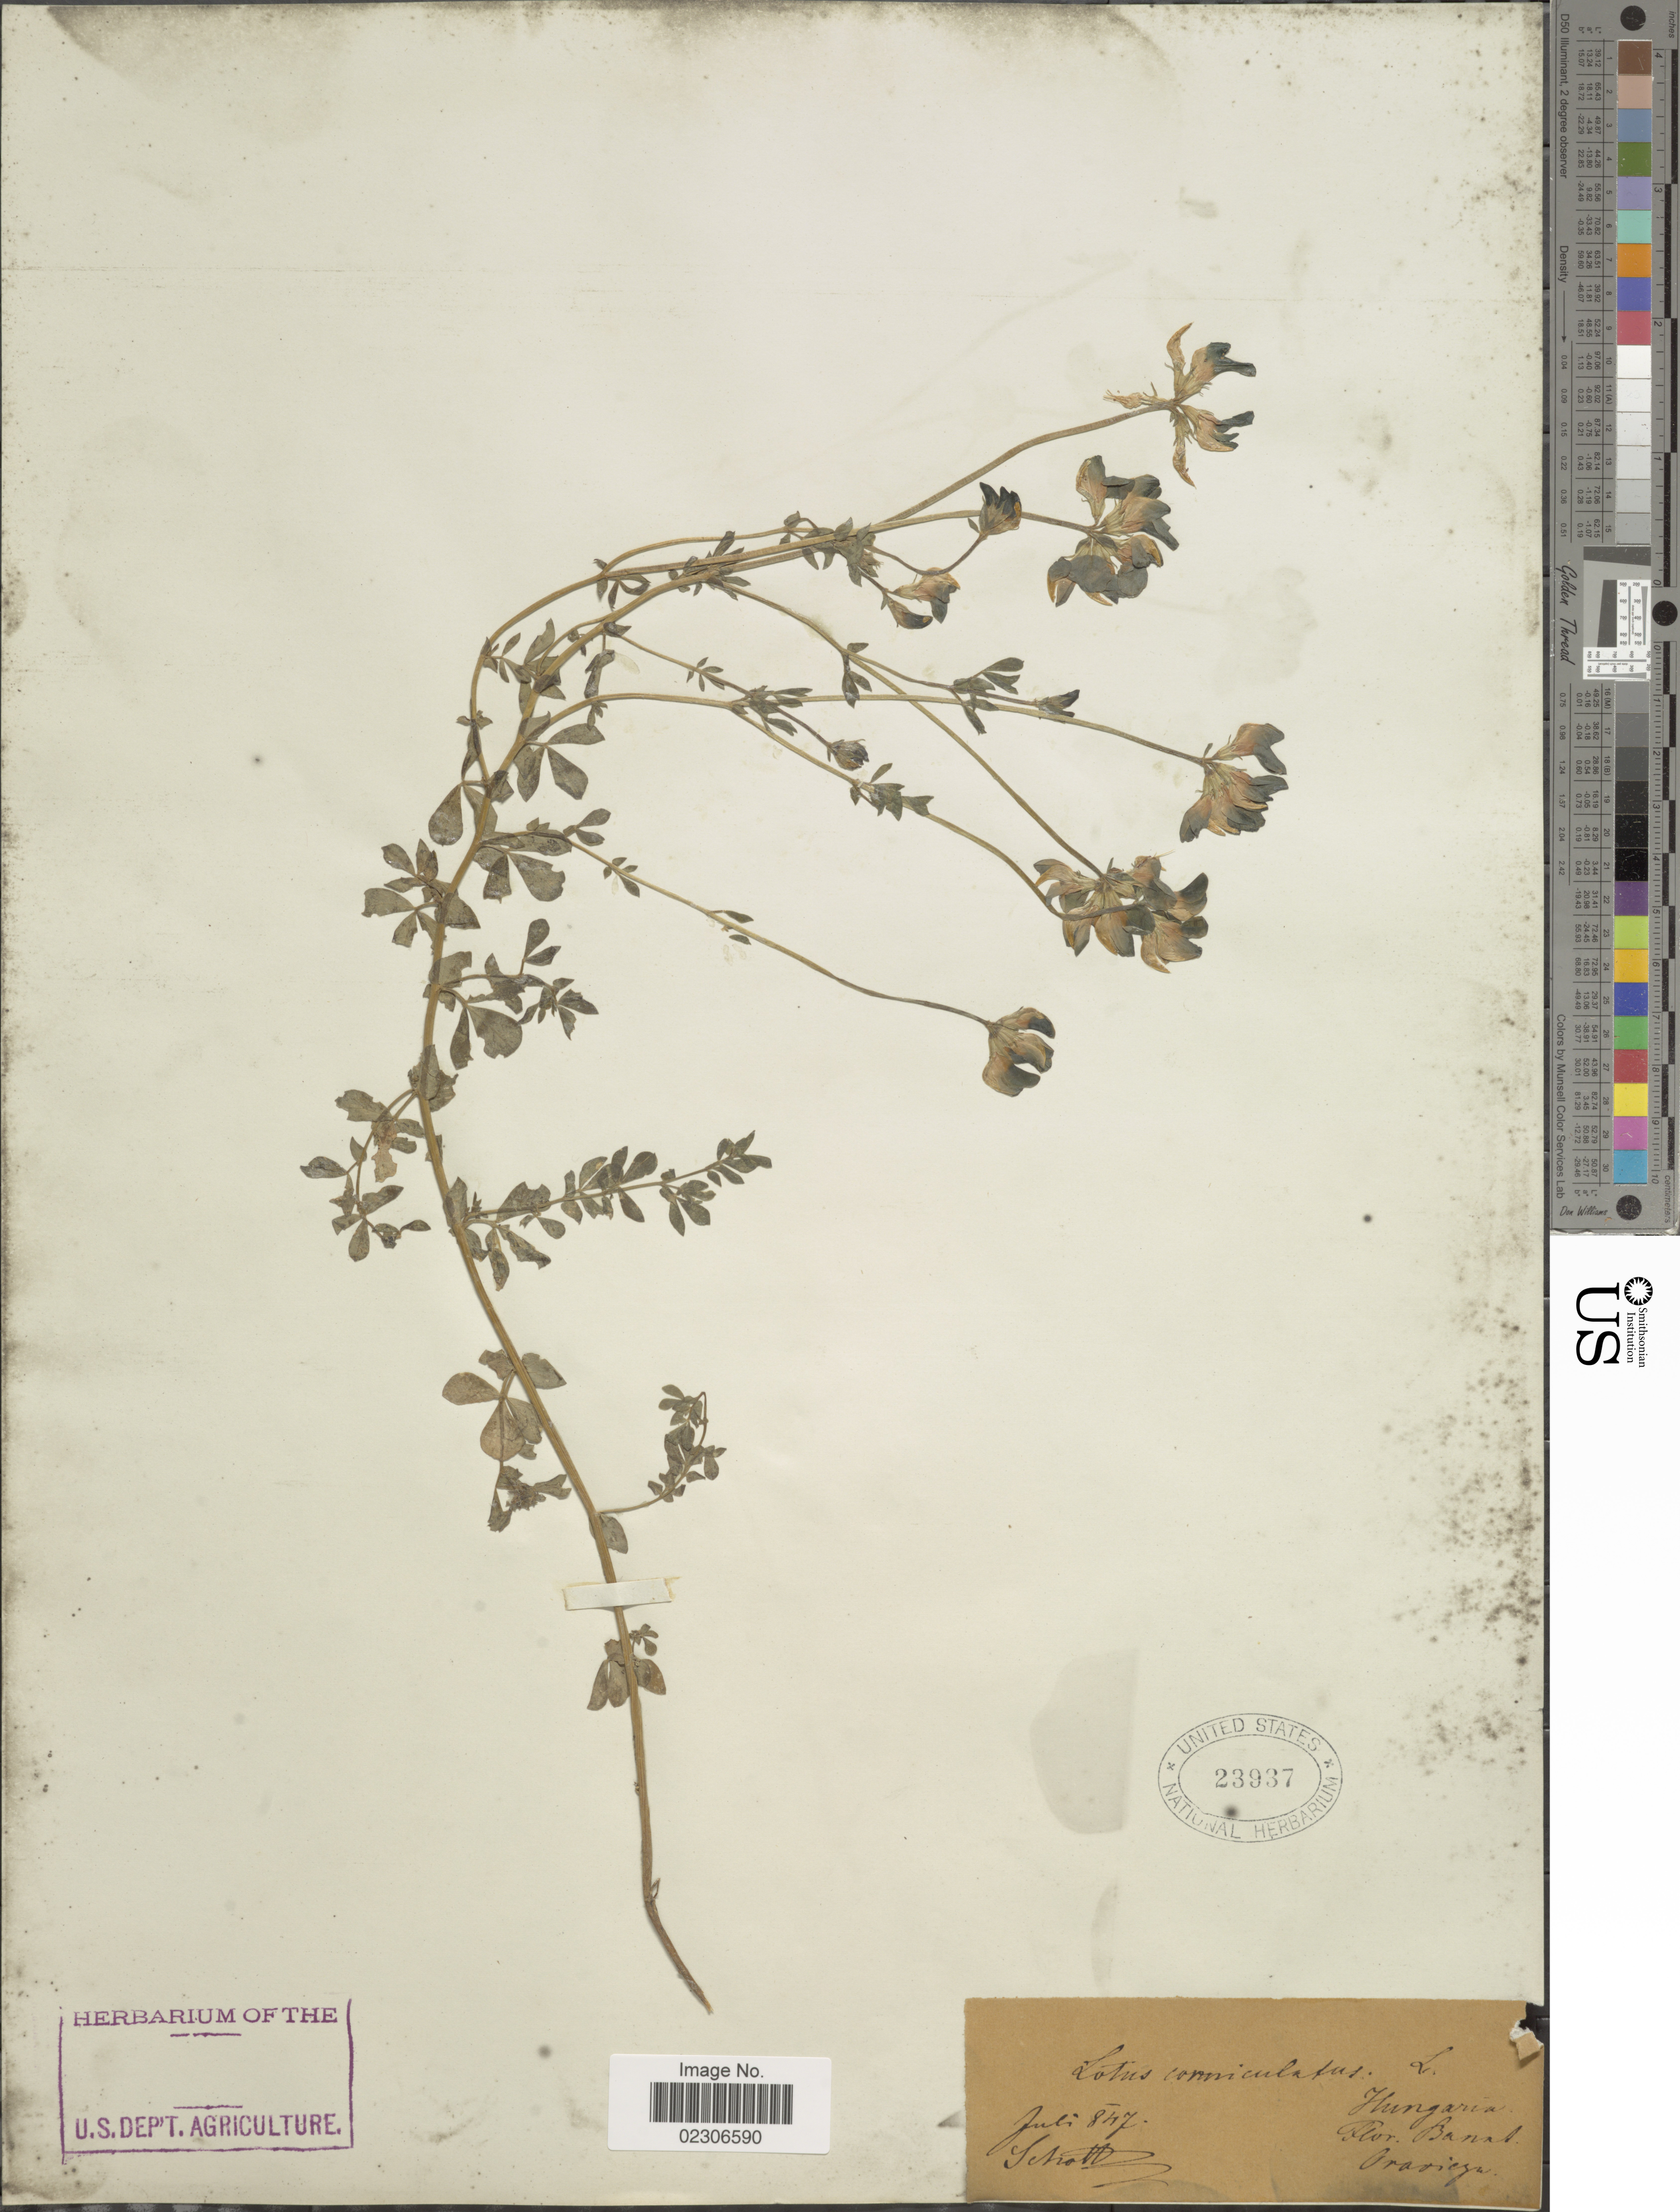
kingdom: Plantae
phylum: Tracheophyta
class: Magnoliopsida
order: Fabales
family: Fabaceae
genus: Lotus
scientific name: Lotus corniculatus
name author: L.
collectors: Schott, --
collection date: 1847-07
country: Romania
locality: Flor. Banat, Oravicza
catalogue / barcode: US 23937